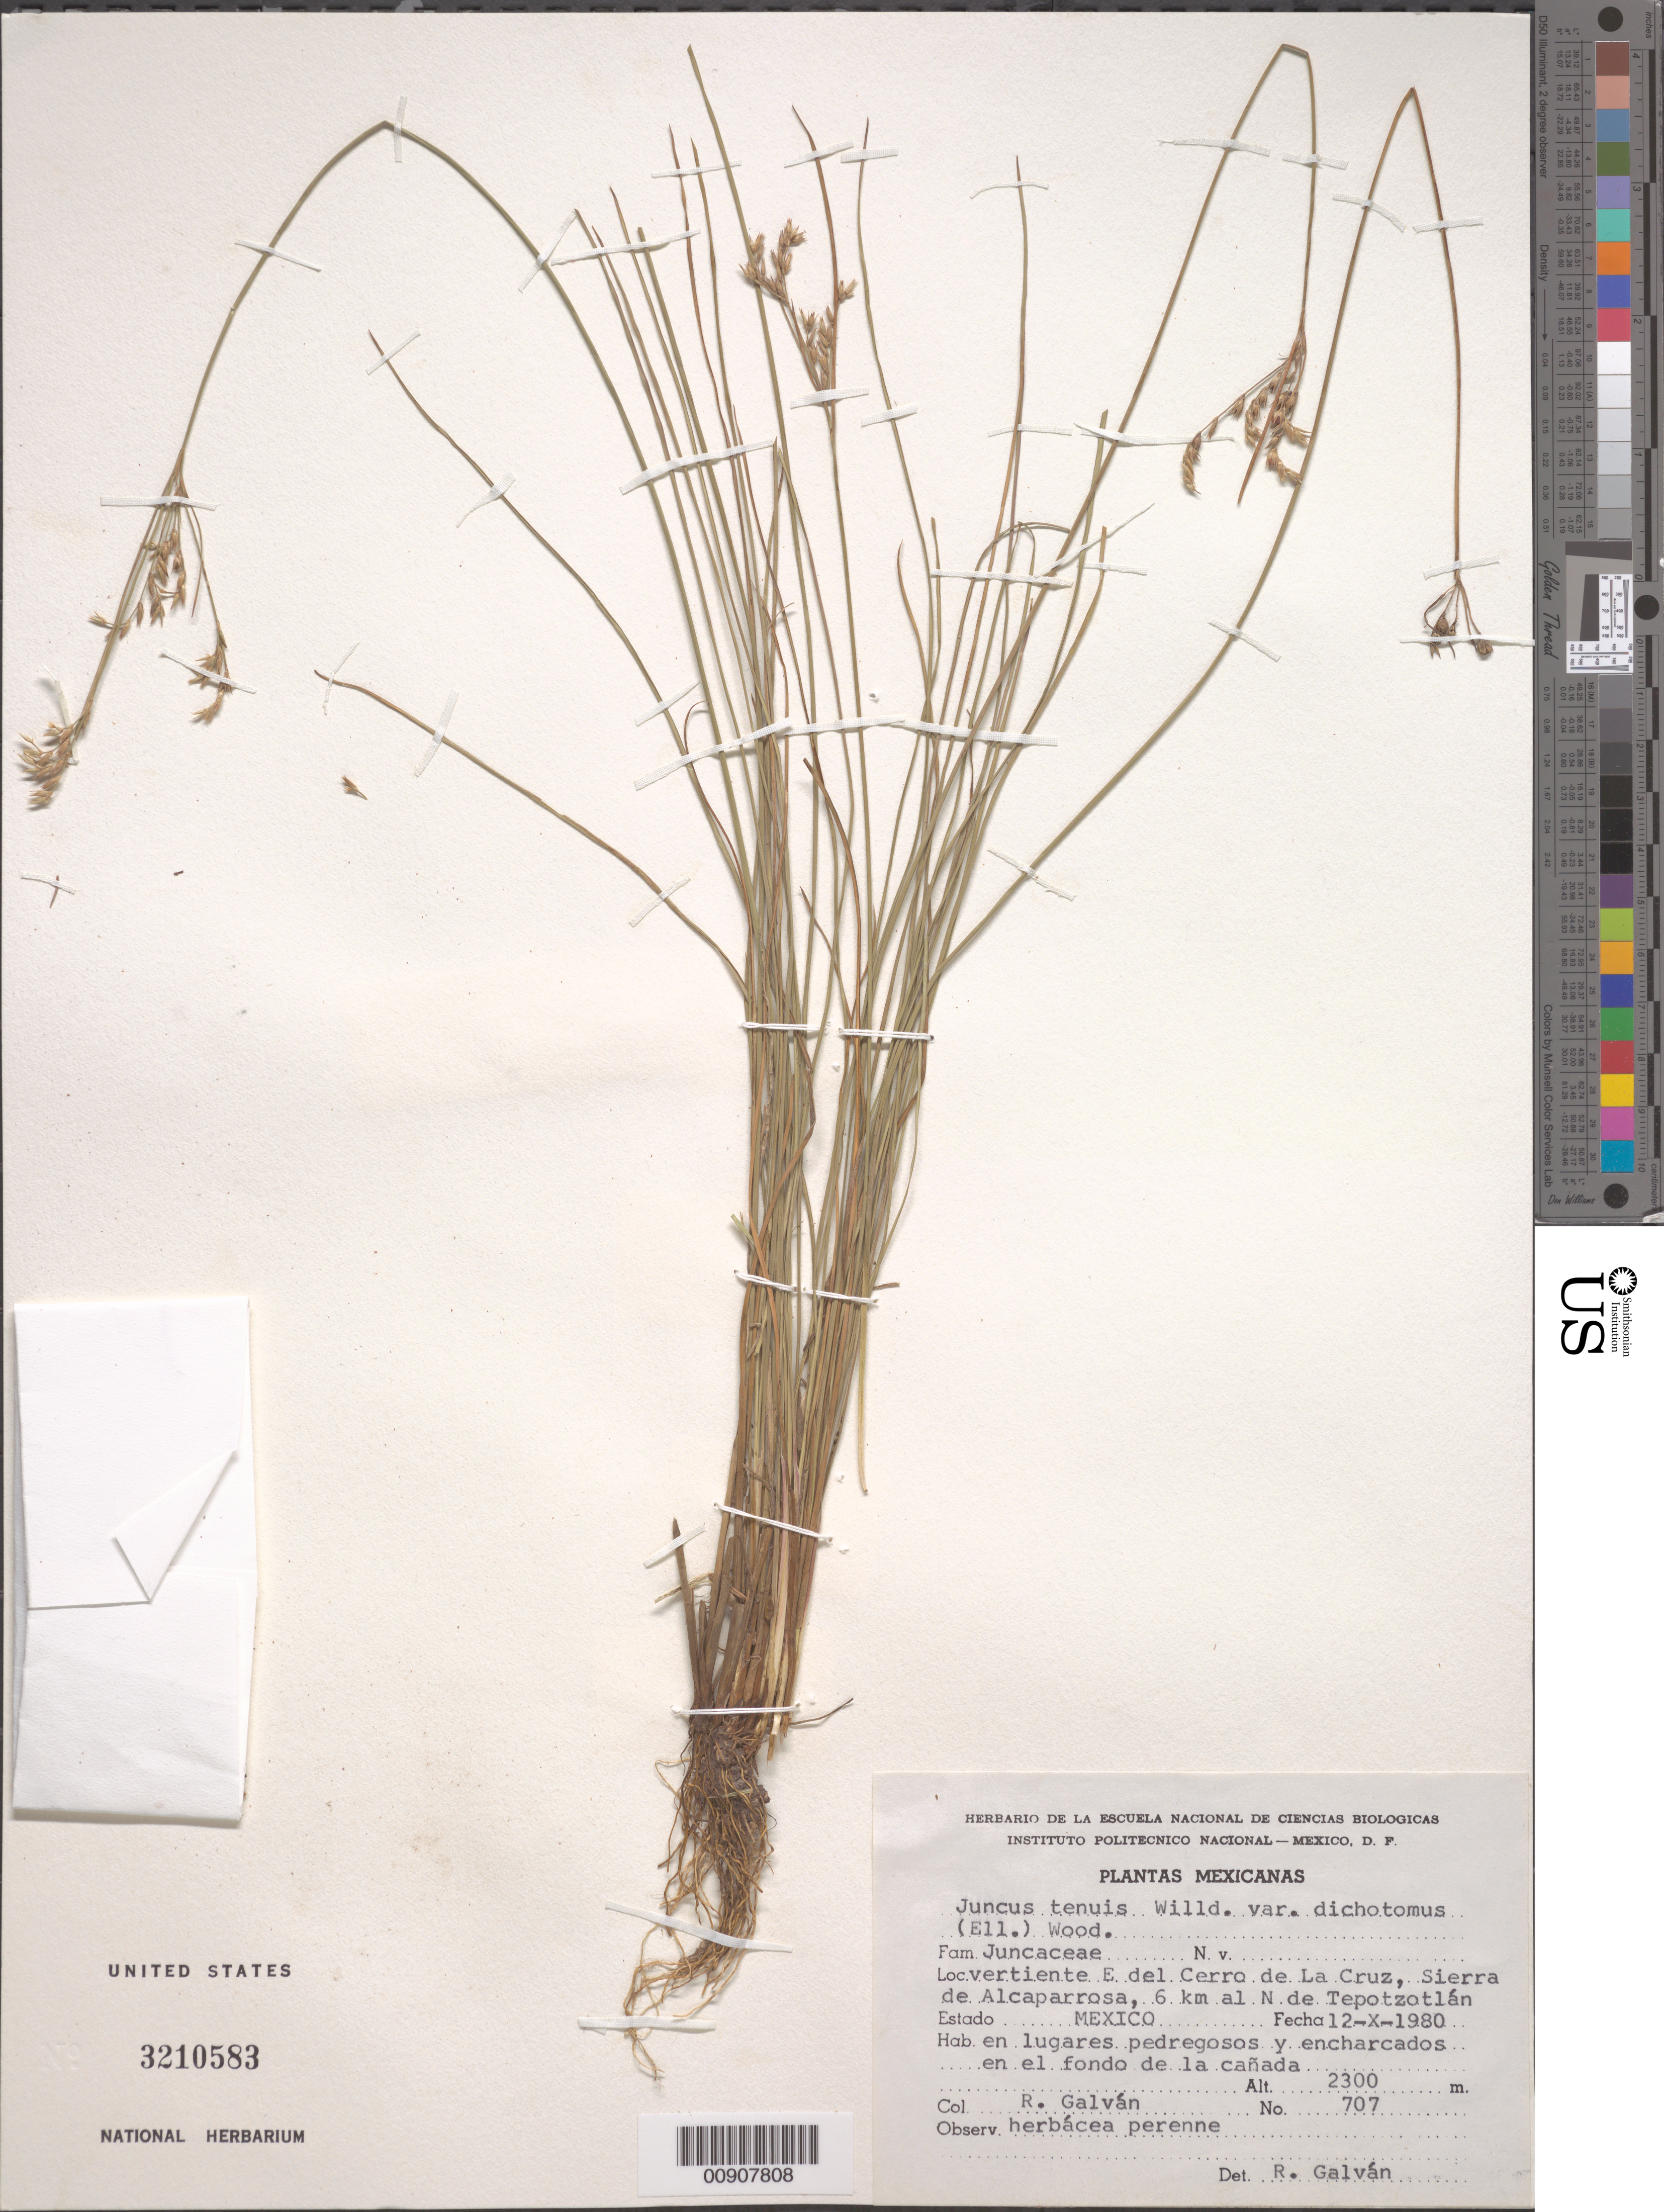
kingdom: Plantae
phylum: Tracheophyta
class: Liliopsida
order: Poales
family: Juncaceae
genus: Juncus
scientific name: Juncus tenuis var. dichotomus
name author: (Elliott) Alph. Wood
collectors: R. Galván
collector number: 707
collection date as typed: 12 Oct 1980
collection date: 1980-10-12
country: Mexico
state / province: México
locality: Vertiente E del Cerro de la Cruz, Sierra de Alcaparrosa, 6 km. al N. de Tepotzotlán, Estado México.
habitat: En lugares pedregosos y encharcados en el fondo de la cañada.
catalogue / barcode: US 3210583